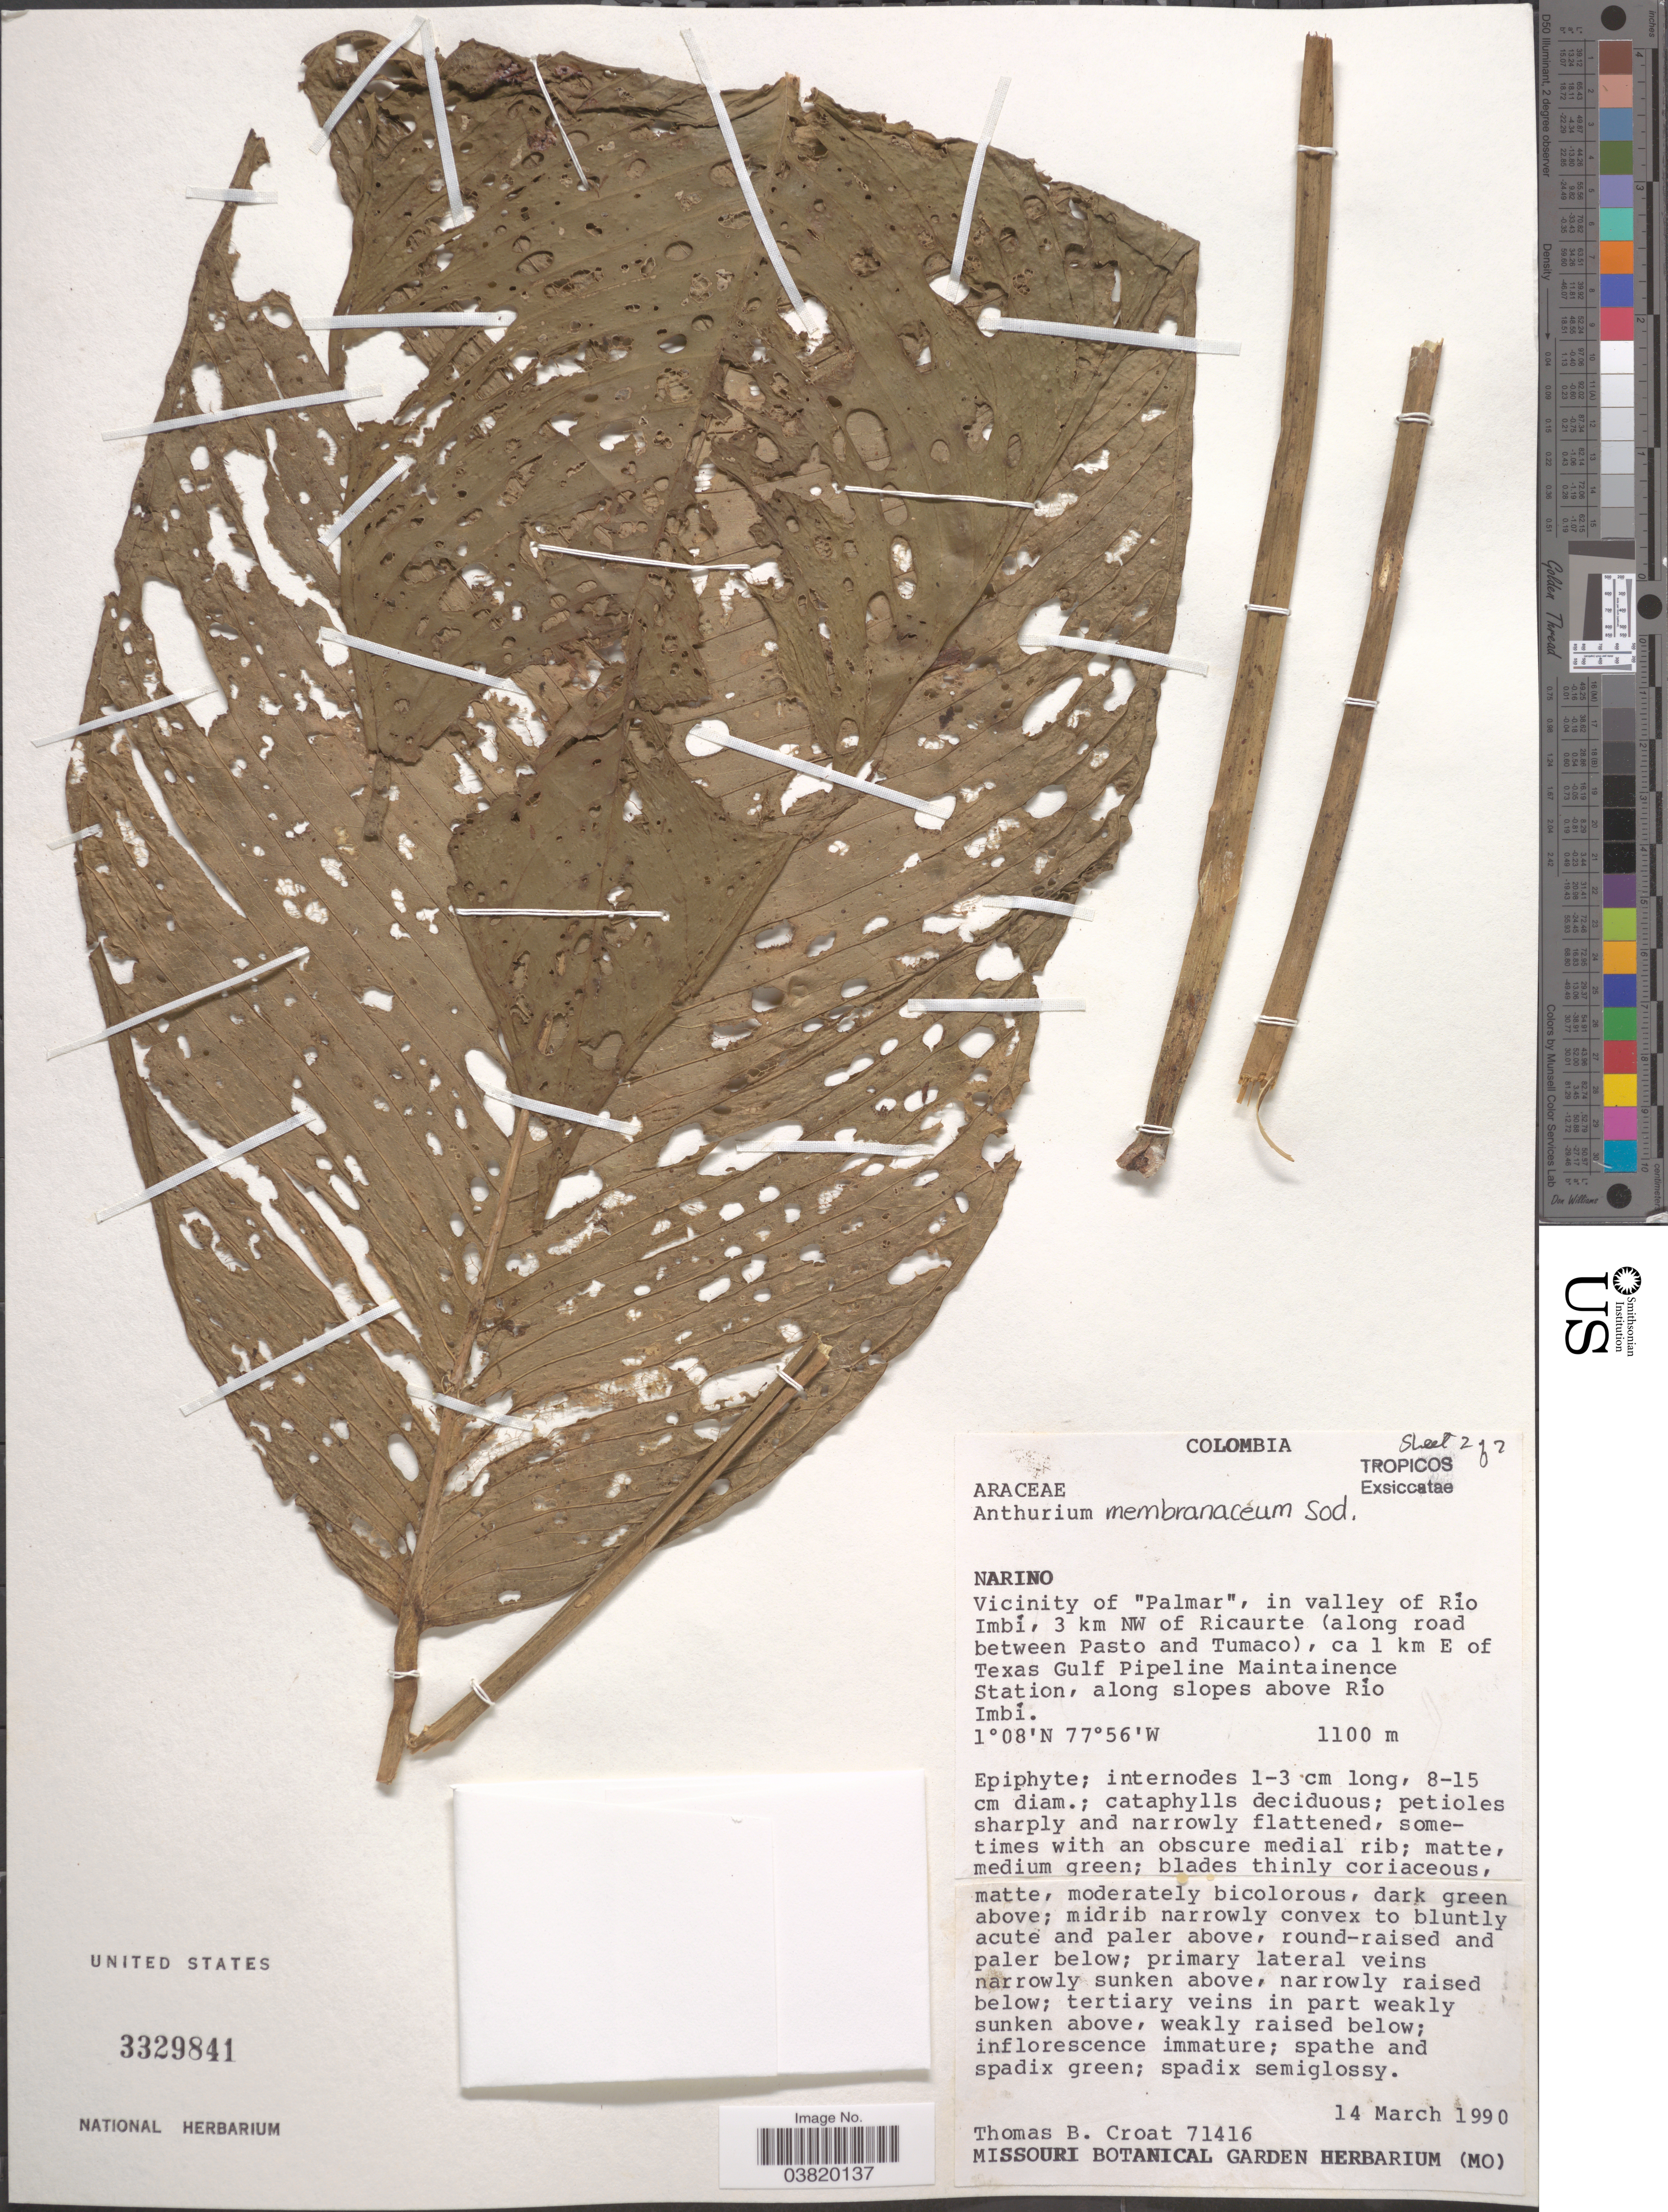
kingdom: Plantae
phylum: Tracheophyta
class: Liliopsida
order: Alismatales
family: Araceae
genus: Anthurium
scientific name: Anthurium membranaceum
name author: Sodiro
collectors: T. B. Croat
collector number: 71416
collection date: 1990-03-14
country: Colombia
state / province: Nariño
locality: Vicinity of "Palmar", in valley of Rio Imbi, 3 km NW of Ricaurte (along road between Pasto and Tumaco), ca 1 km E of Texas Gulf Pipeline Maintainence Station, along slopes above Rio Imbi.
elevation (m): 1100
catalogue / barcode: US 3329841